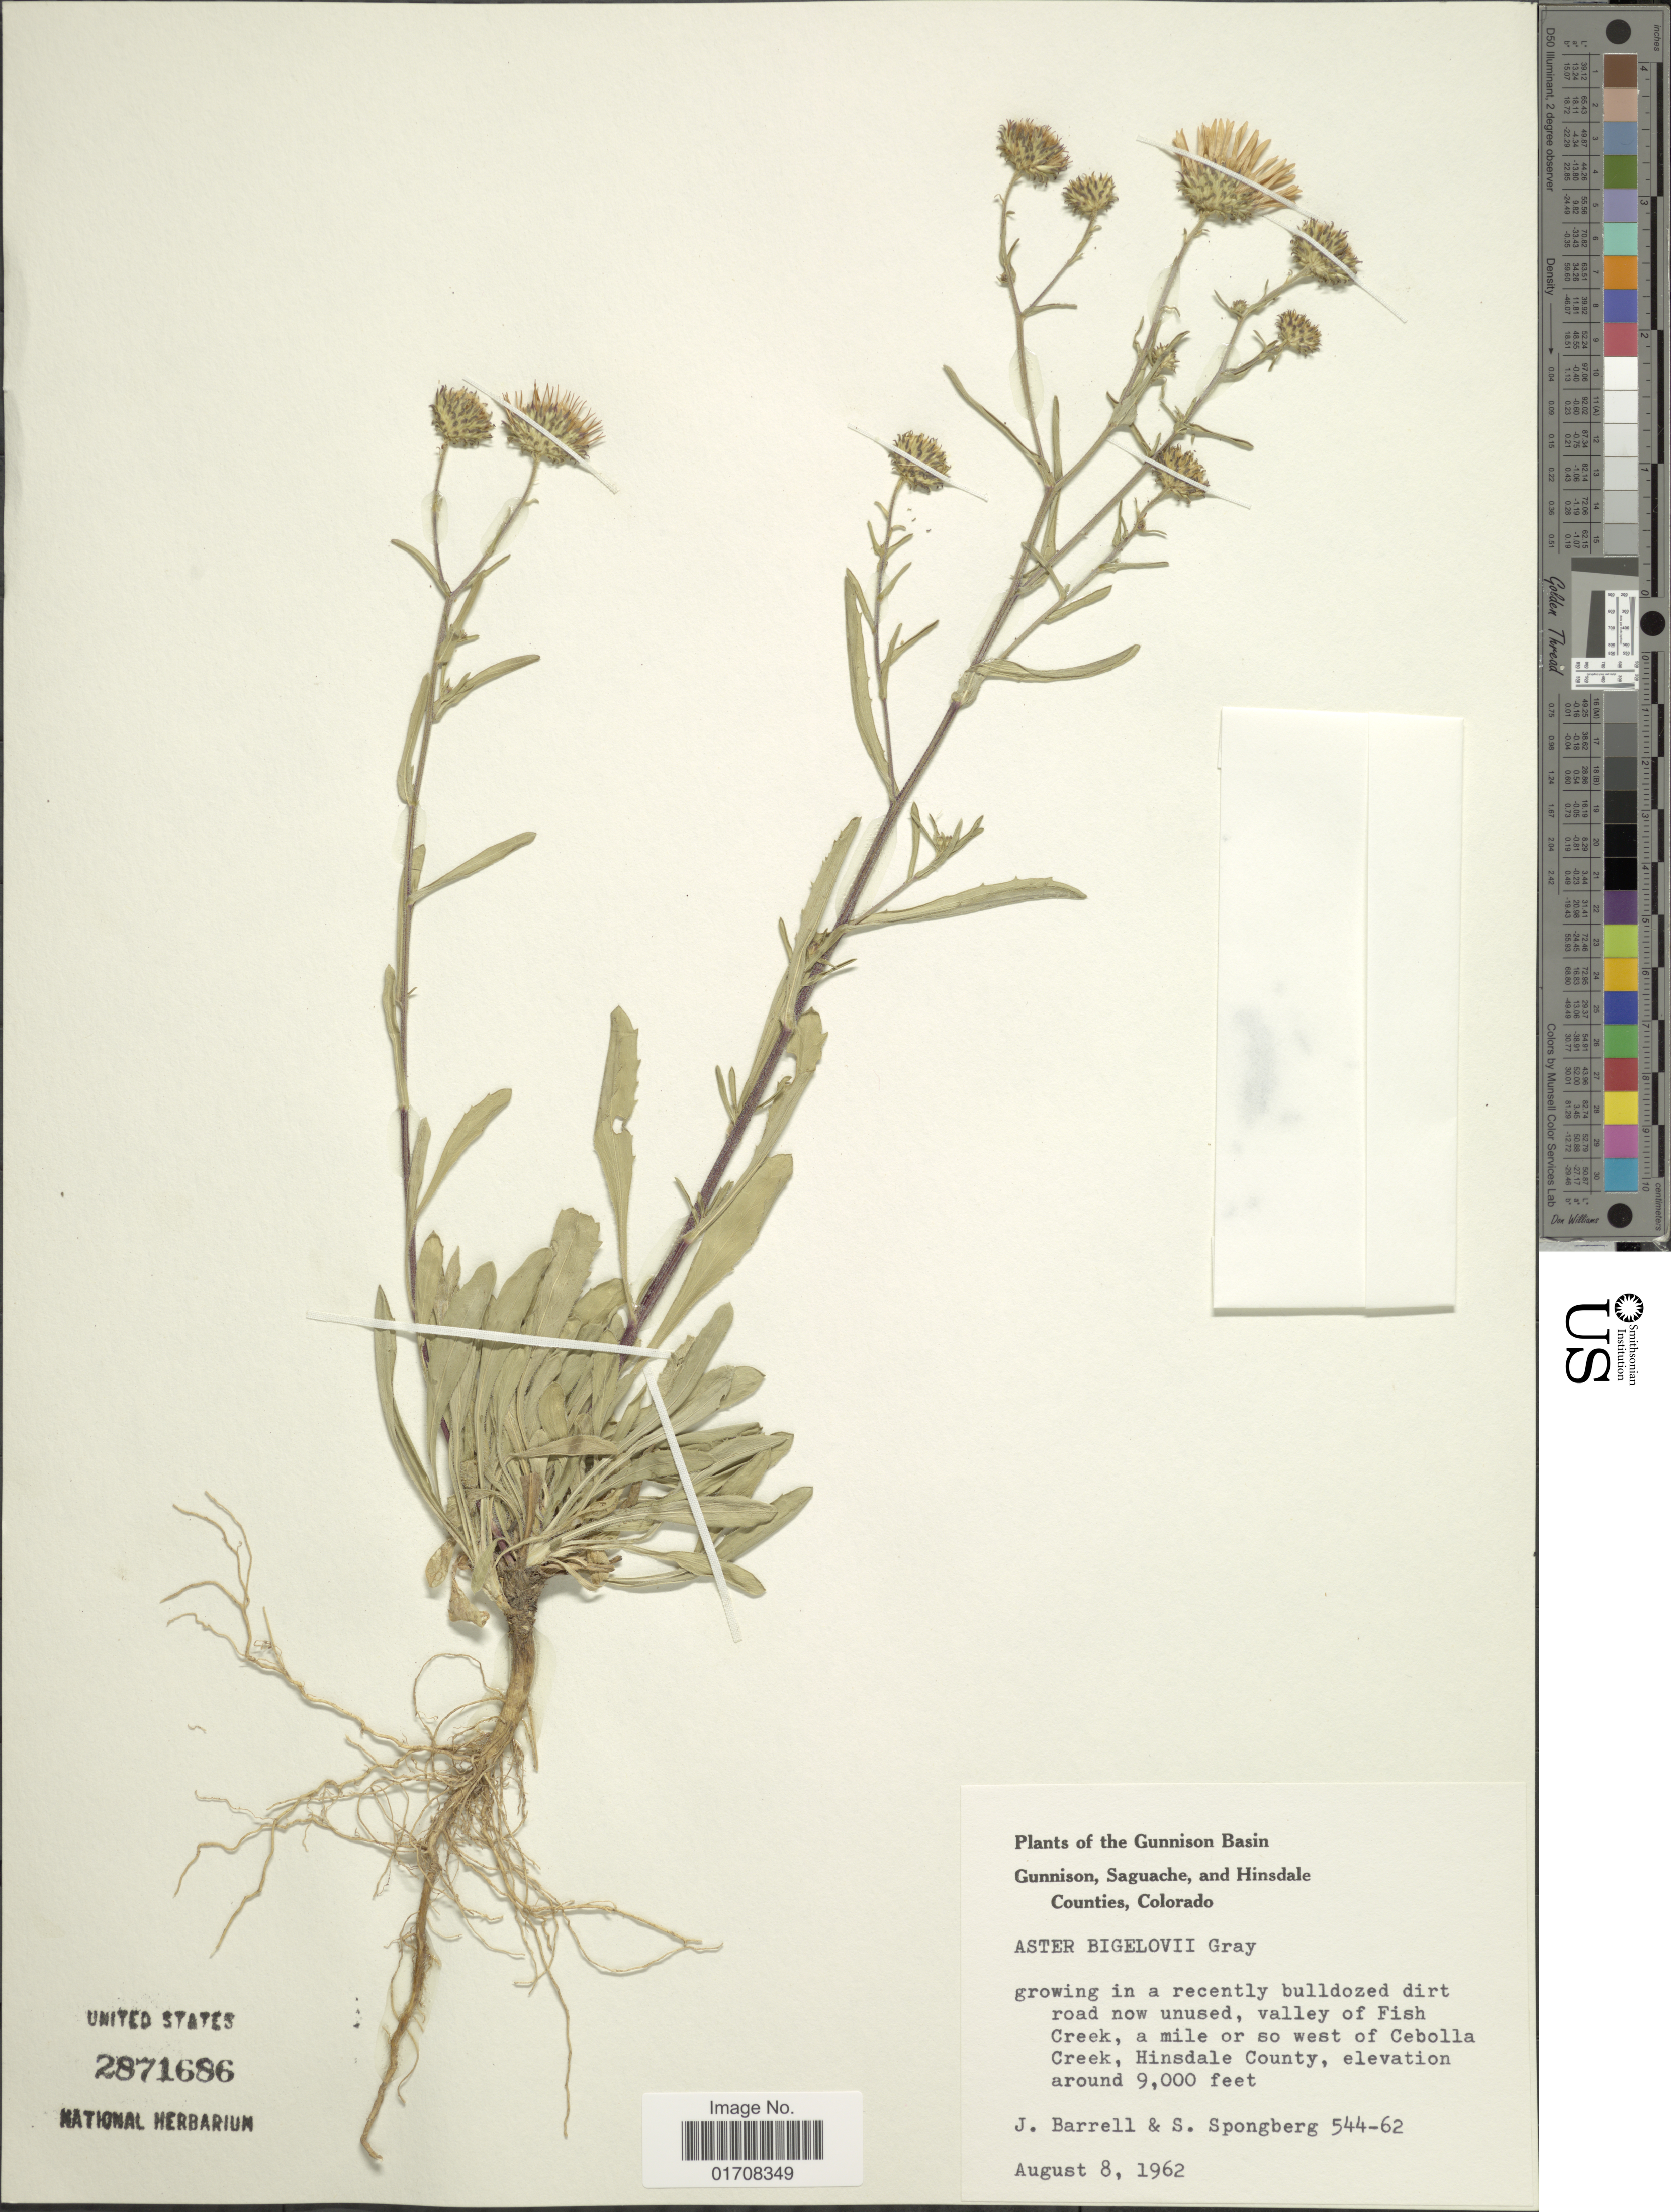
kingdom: Plantae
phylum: Tracheophyta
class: Magnoliopsida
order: Asterales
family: Asteraceae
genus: Machaeranthera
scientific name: Machaeranthera bigelovii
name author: (A. Gray) Greene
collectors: J. Barrell & S. A.Spongberg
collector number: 544-62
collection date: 1962-08-08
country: United States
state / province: Colorado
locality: Gunnison Basin, valley of Cebolla Creek, Hinsdale County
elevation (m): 2743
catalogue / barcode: US 2871686